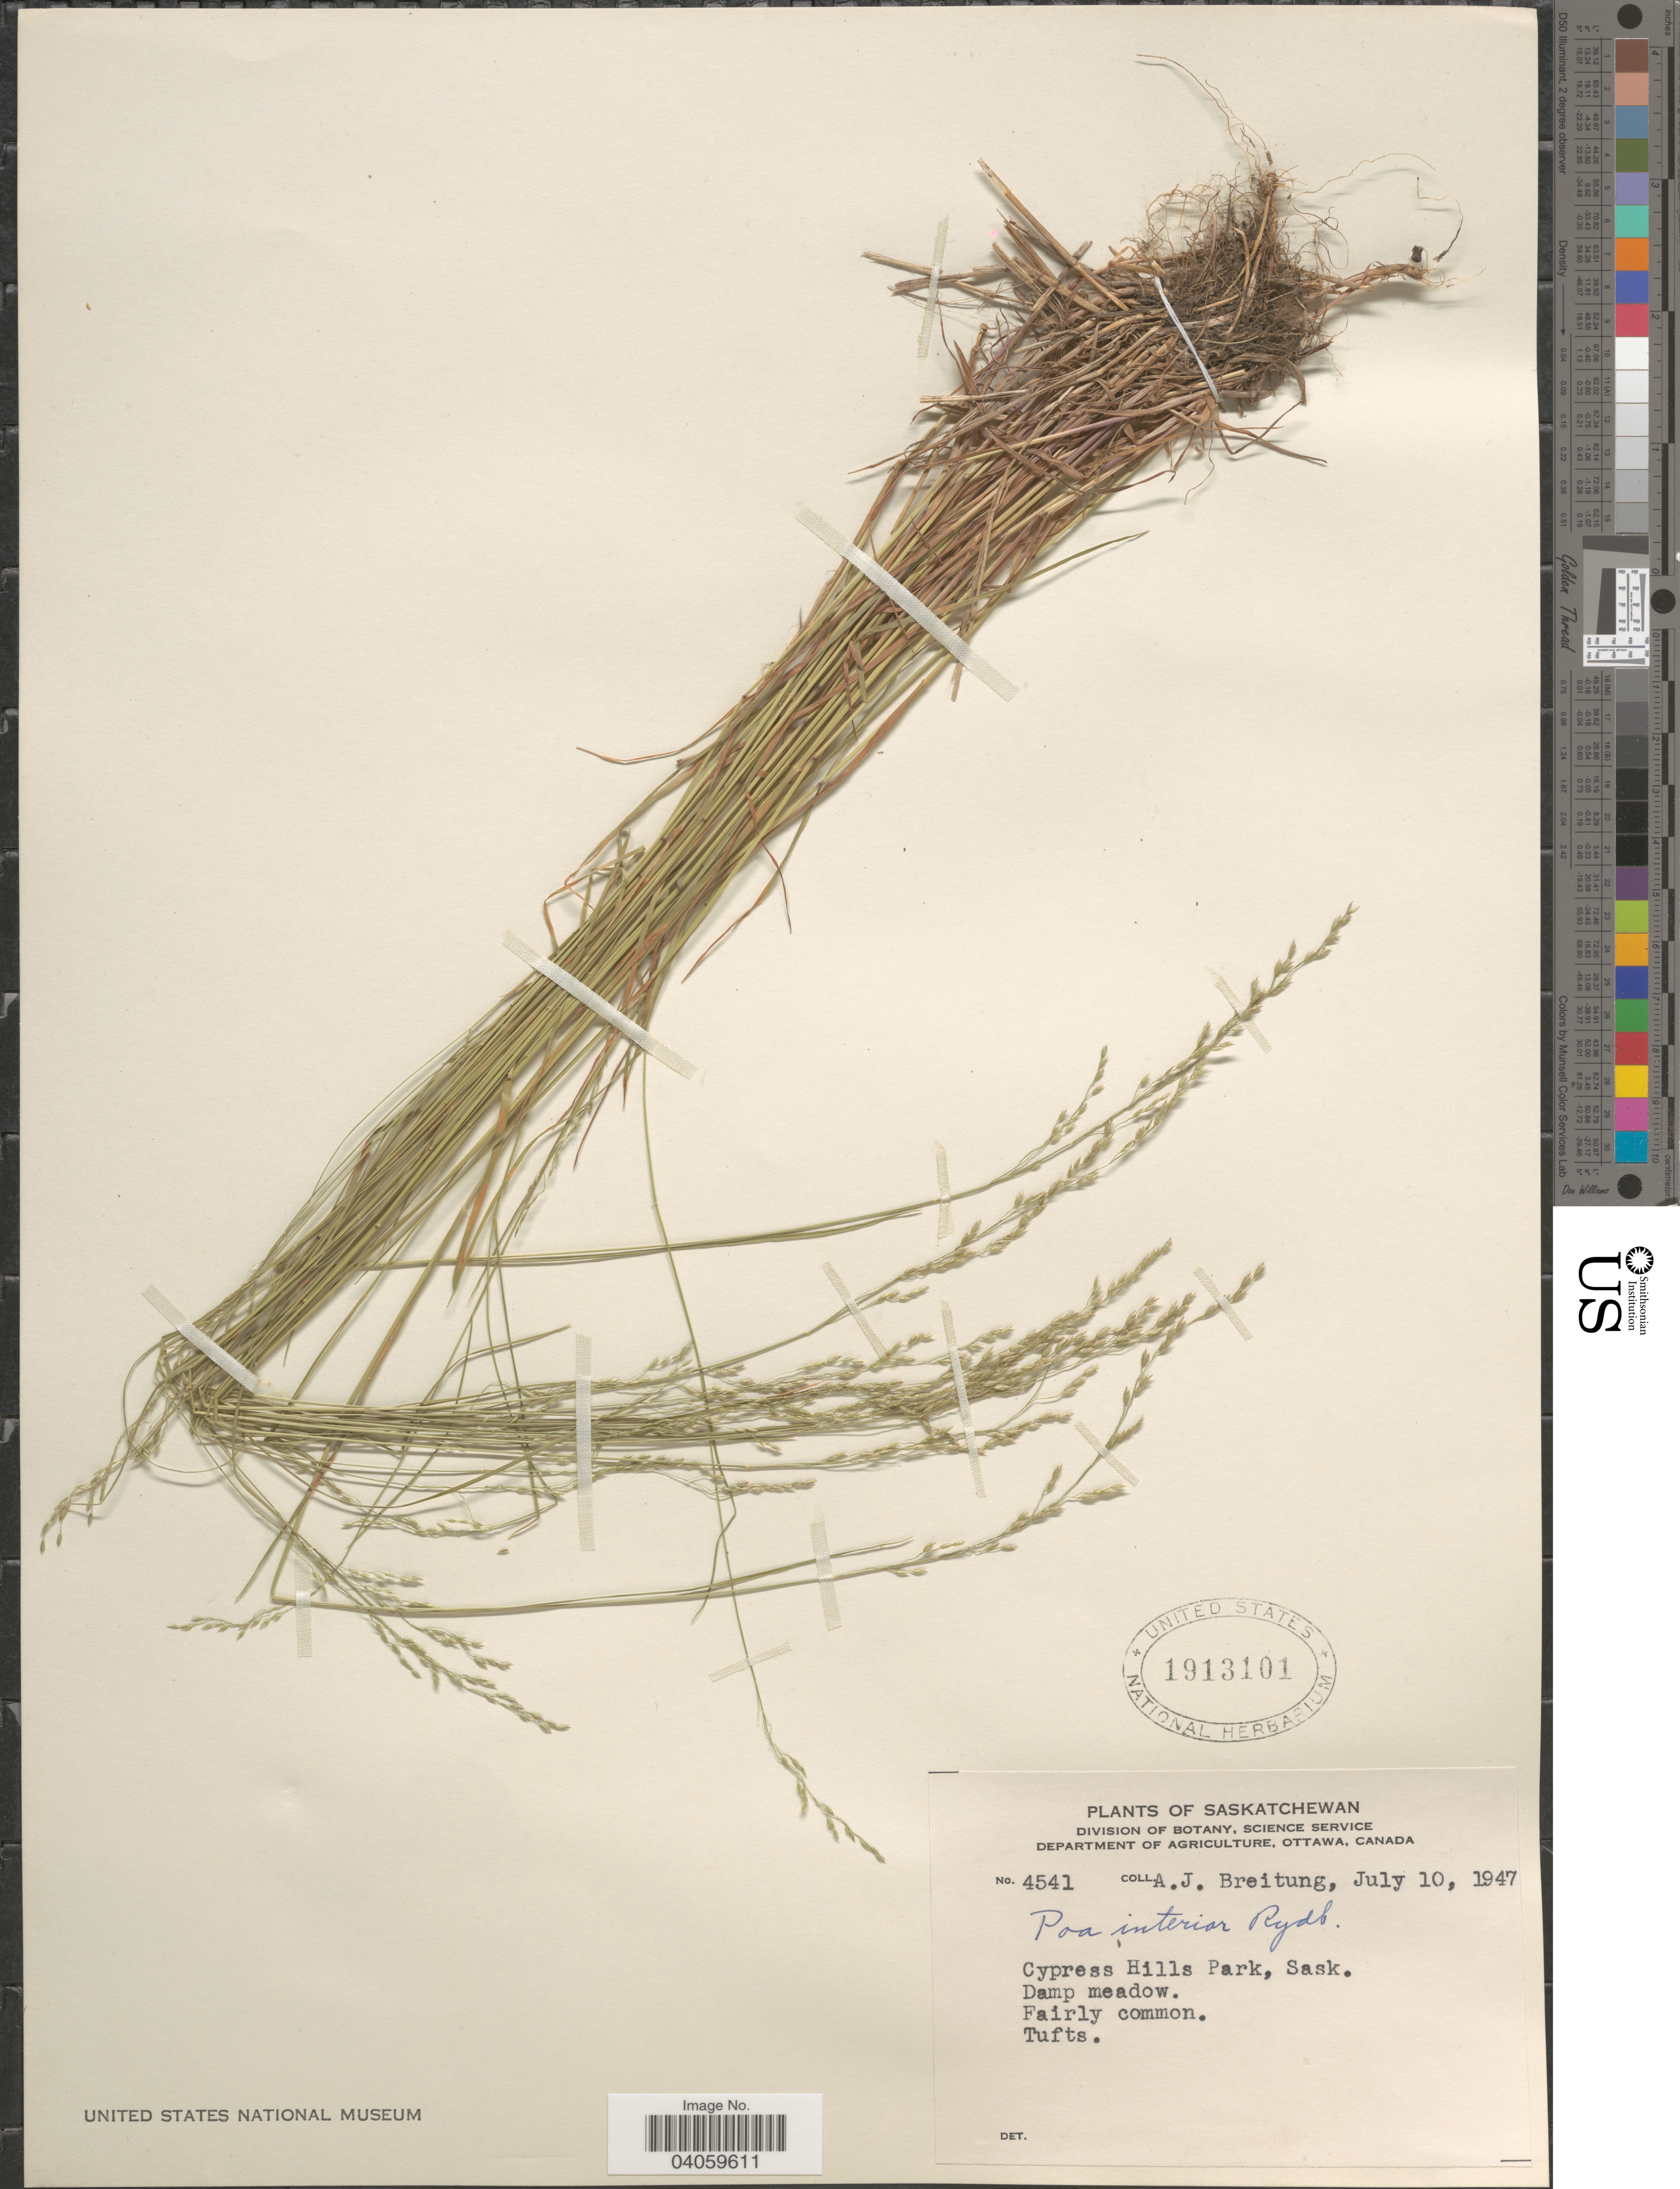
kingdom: Plantae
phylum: Tracheophyta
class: Liliopsida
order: Poales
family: Poaceae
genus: Poa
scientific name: Poa interior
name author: Rydb.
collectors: A. Breitung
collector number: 4541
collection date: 1947-07-10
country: Canada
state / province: Saskatchewan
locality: Cypress Hills Park.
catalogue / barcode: US 1913101